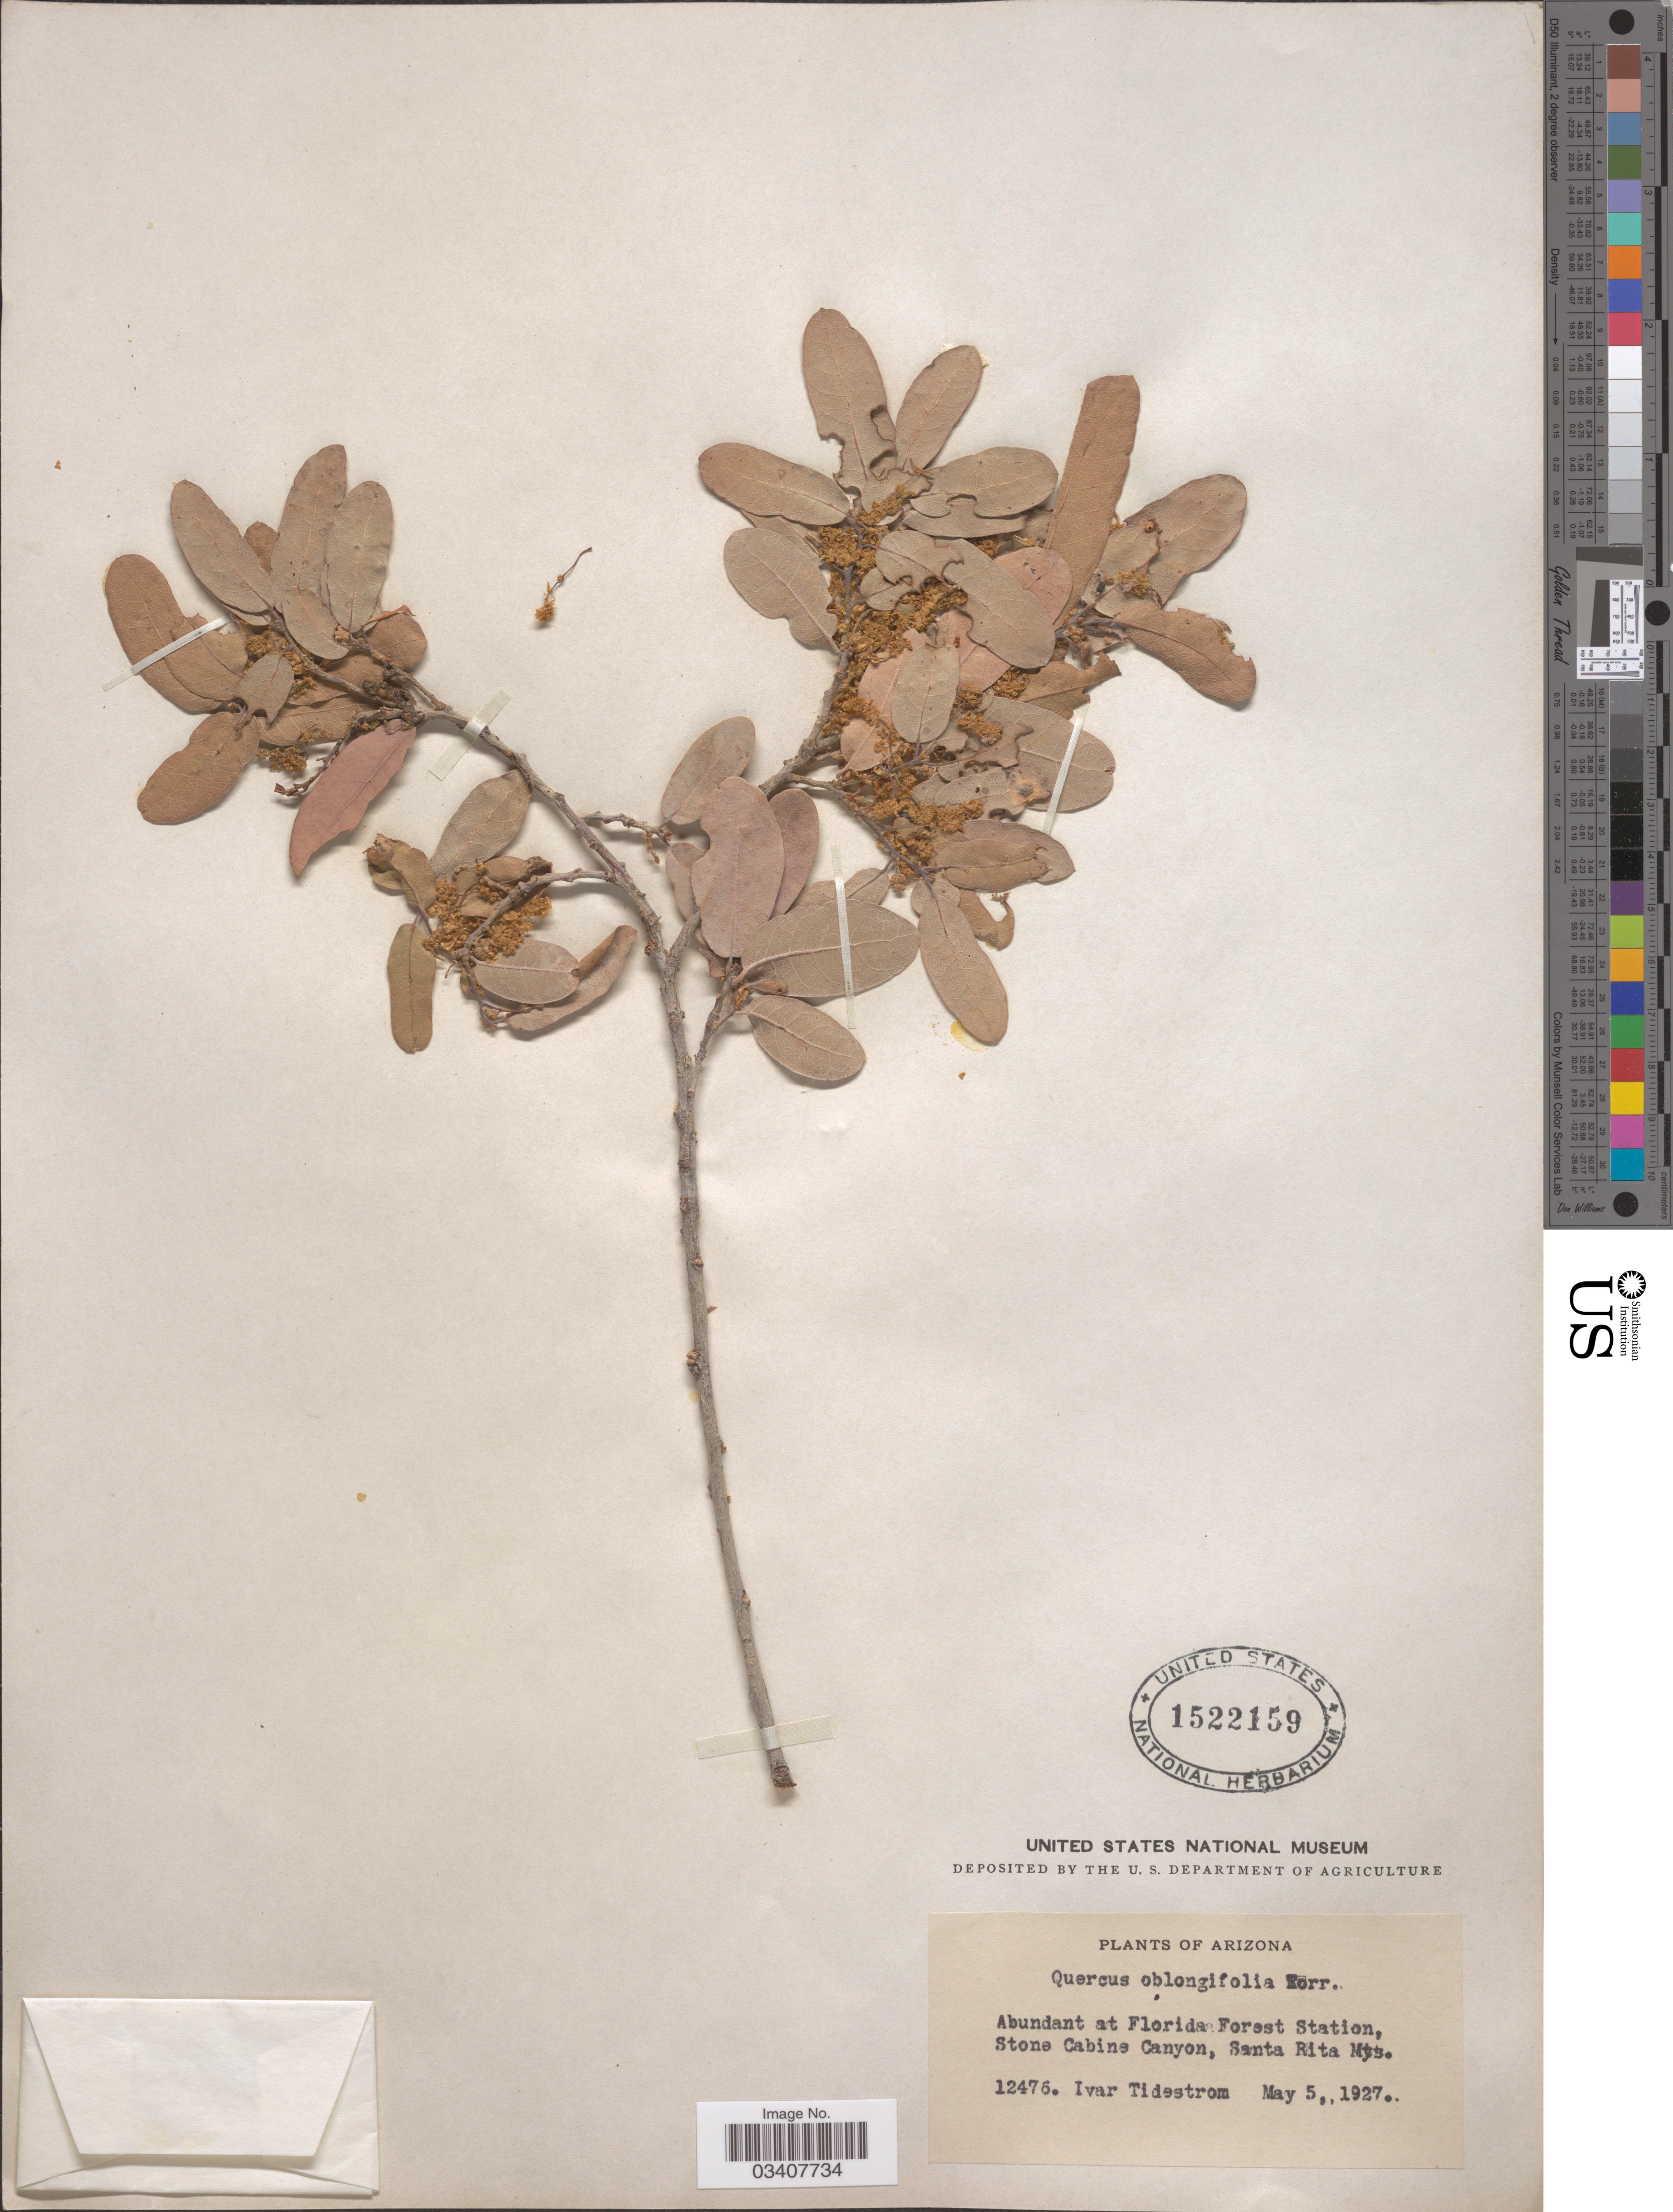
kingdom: Plantae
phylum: Tracheophyta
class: Magnoliopsida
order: Fagales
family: Fagaceae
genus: Quercus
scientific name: Quercus oblongifolia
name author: Torr.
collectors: I. F. Tidestrom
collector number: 12476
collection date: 1927-05-05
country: United States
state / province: Arizona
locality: Abundant at Florida Forest Station, Stone Cabine Canyon, Santa Rita Mts.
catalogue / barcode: US 1522159